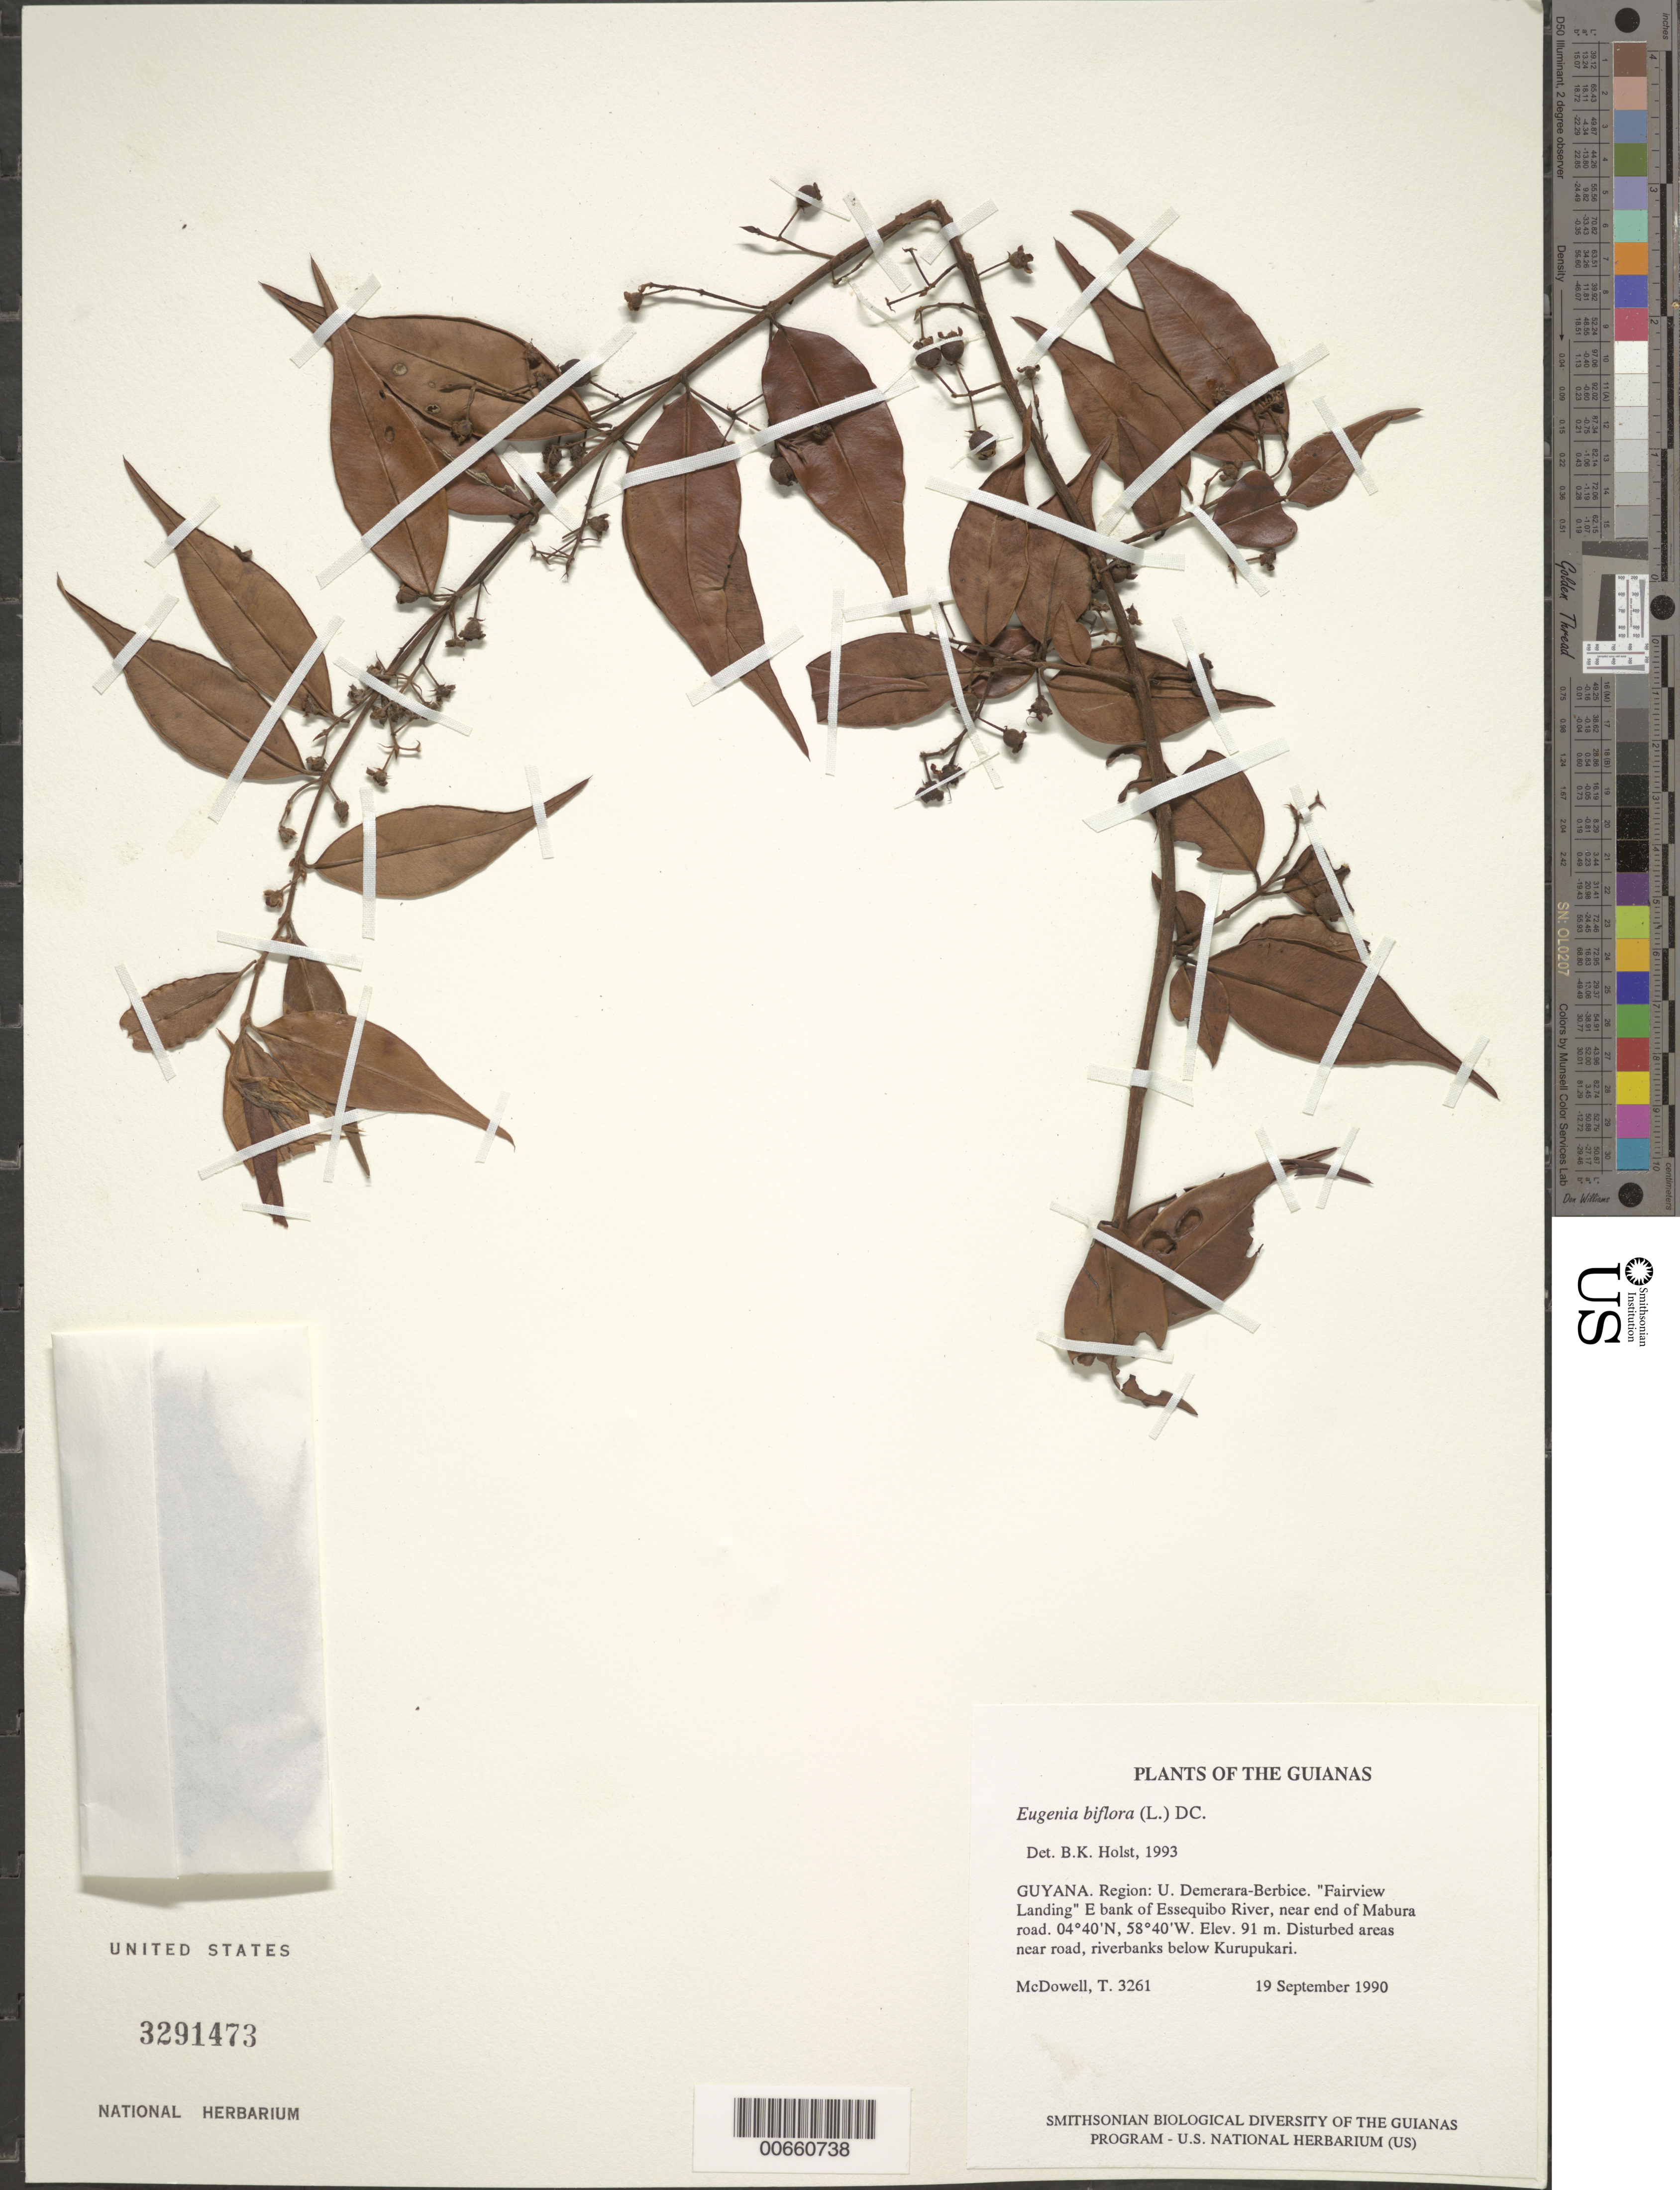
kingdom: Plantae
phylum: Tracheophyta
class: Magnoliopsida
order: Myrtales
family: Myrtaceae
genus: Eugenia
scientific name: Eugenia biflora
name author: (L.) DC.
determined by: Holst, Bruce K.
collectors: T. McDowell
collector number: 3261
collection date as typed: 19 September 1990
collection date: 1990-09-19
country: Guyana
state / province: U. Demerara-Berbice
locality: "Fairview Landing" E bank of Essequibo River, near end of Mabura road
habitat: Disturbed areas near road, riverbanks below Kurupukari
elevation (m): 91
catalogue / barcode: US 3291473